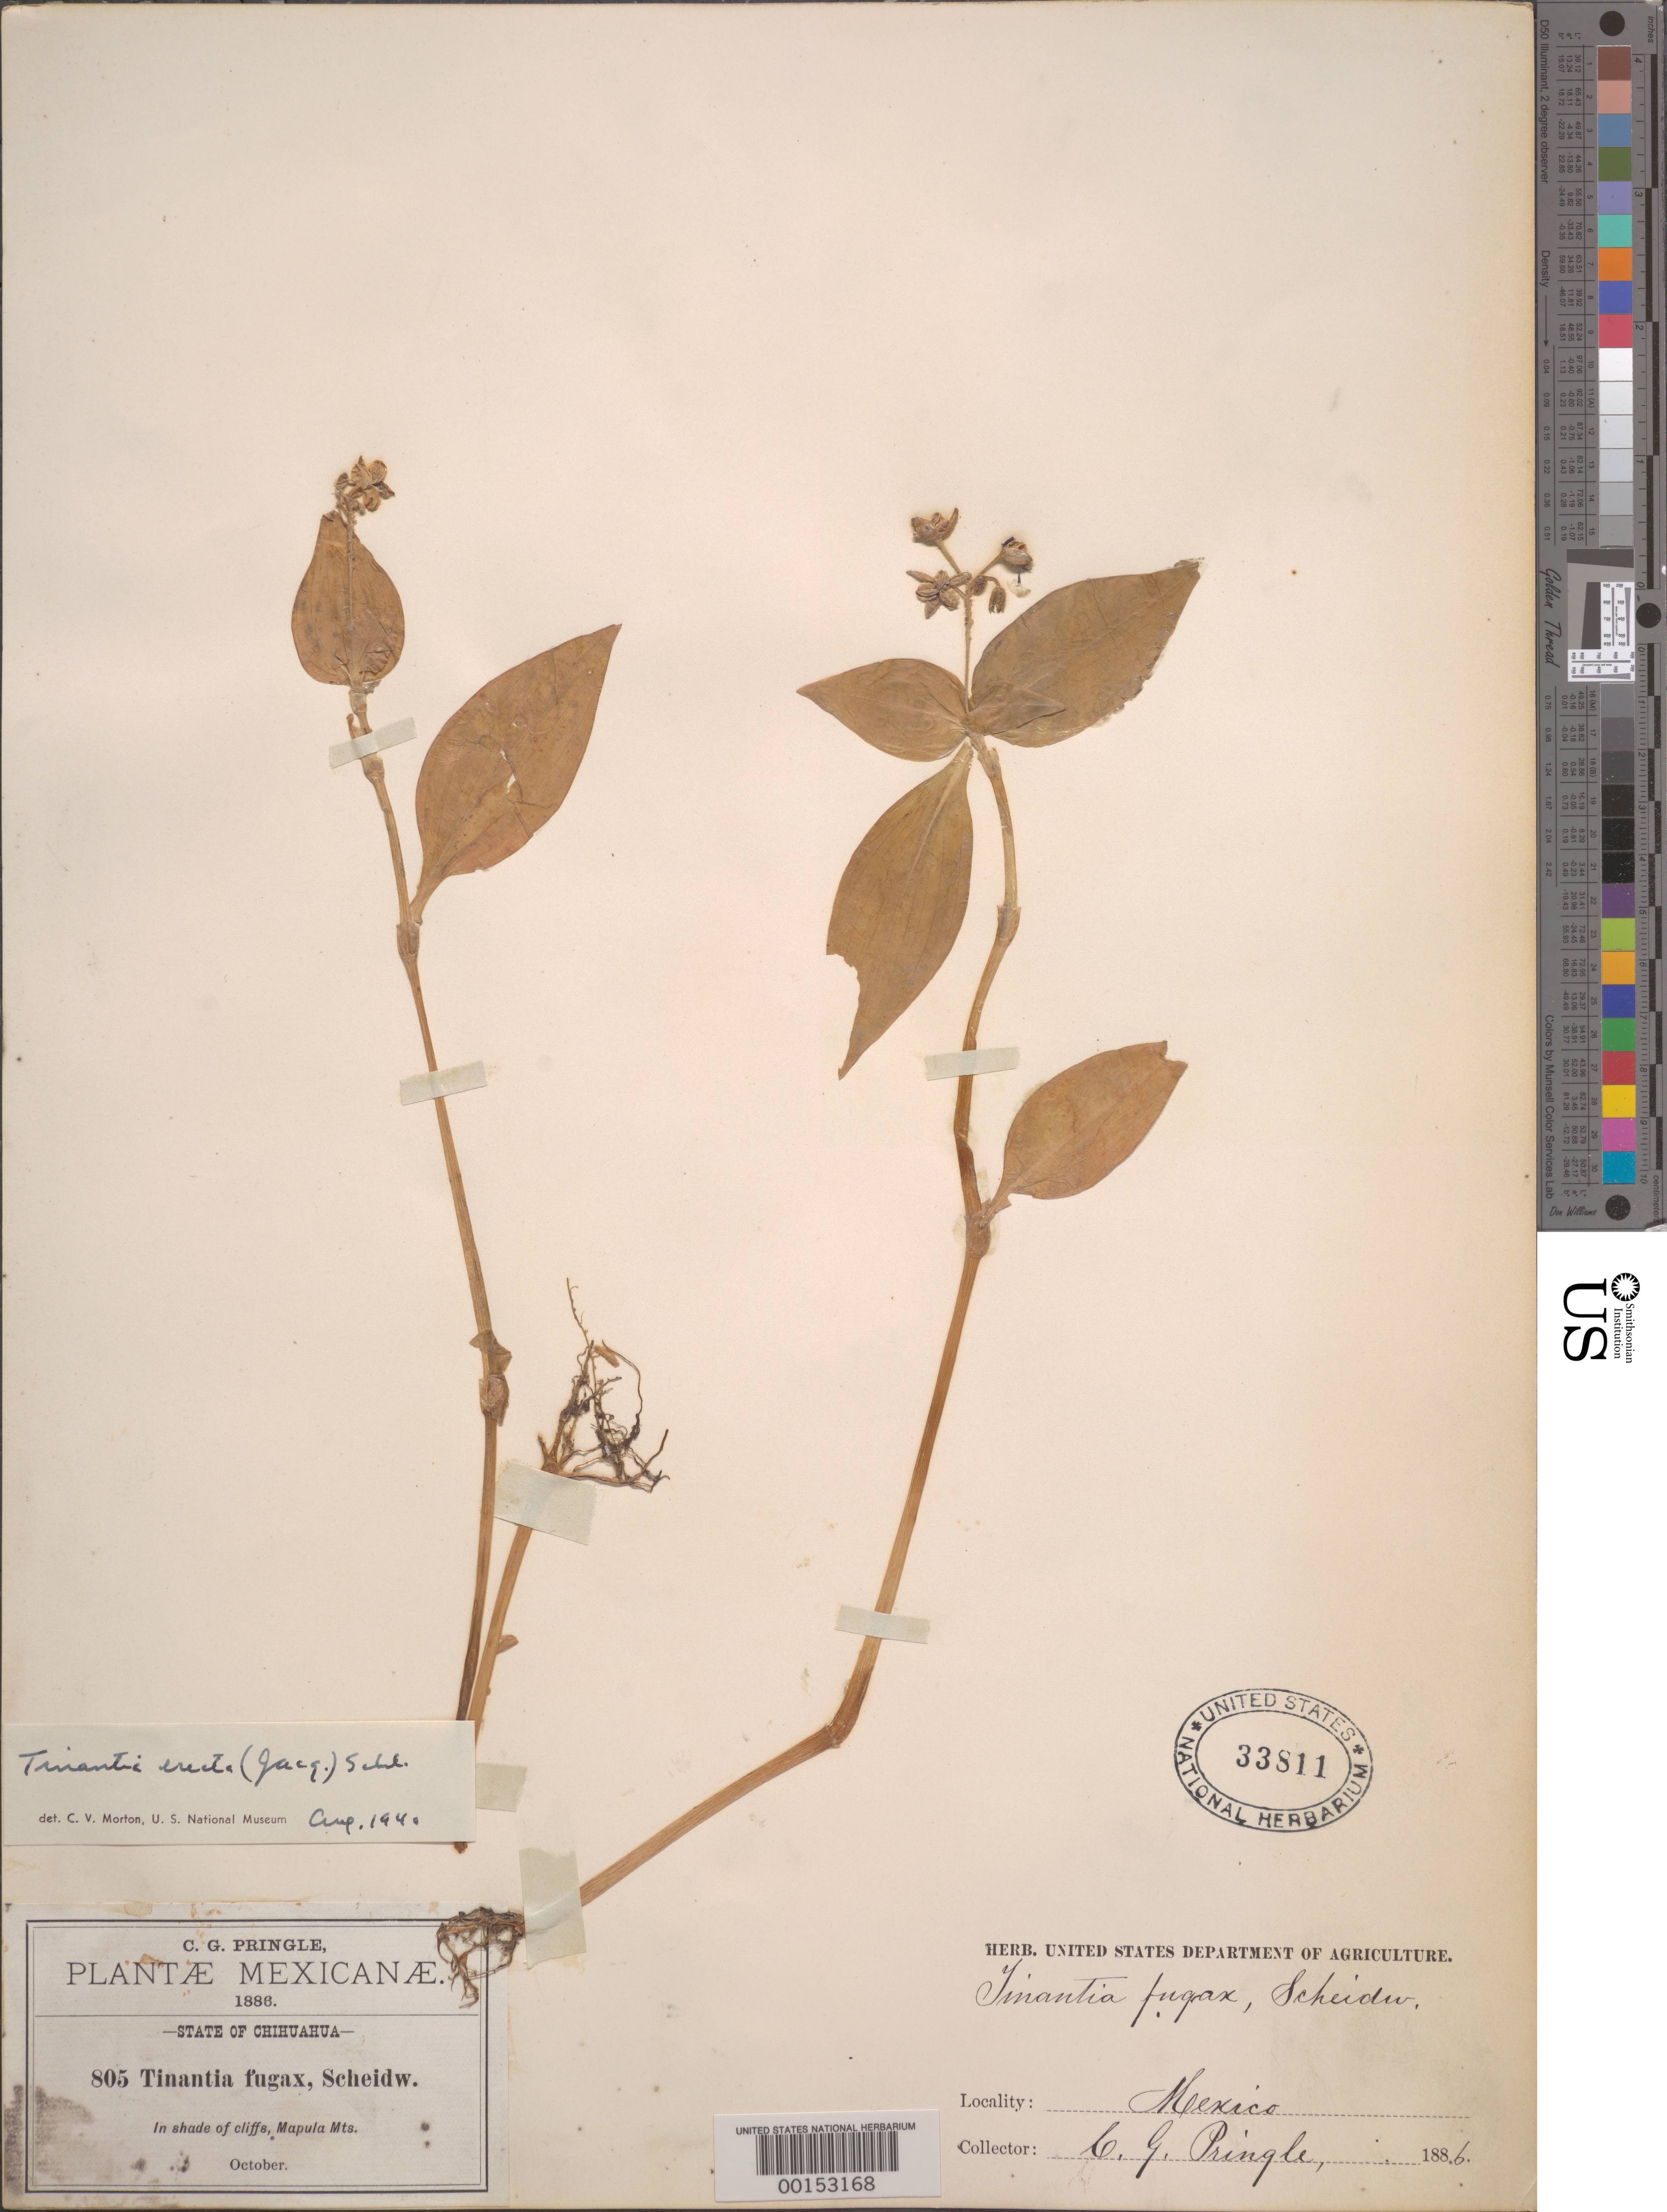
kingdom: Plantae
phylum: Tracheophyta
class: Liliopsida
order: Commelinales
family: Commelinaceae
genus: Tinantia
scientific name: Tinantia erecta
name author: (Jacq.) Fenzl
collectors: C. G. Pringle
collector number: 805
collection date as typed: Oct 1886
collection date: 1886-10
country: Mexico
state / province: Chihuahua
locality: Mapula Mts.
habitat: Shaded cliffs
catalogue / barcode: US 33811